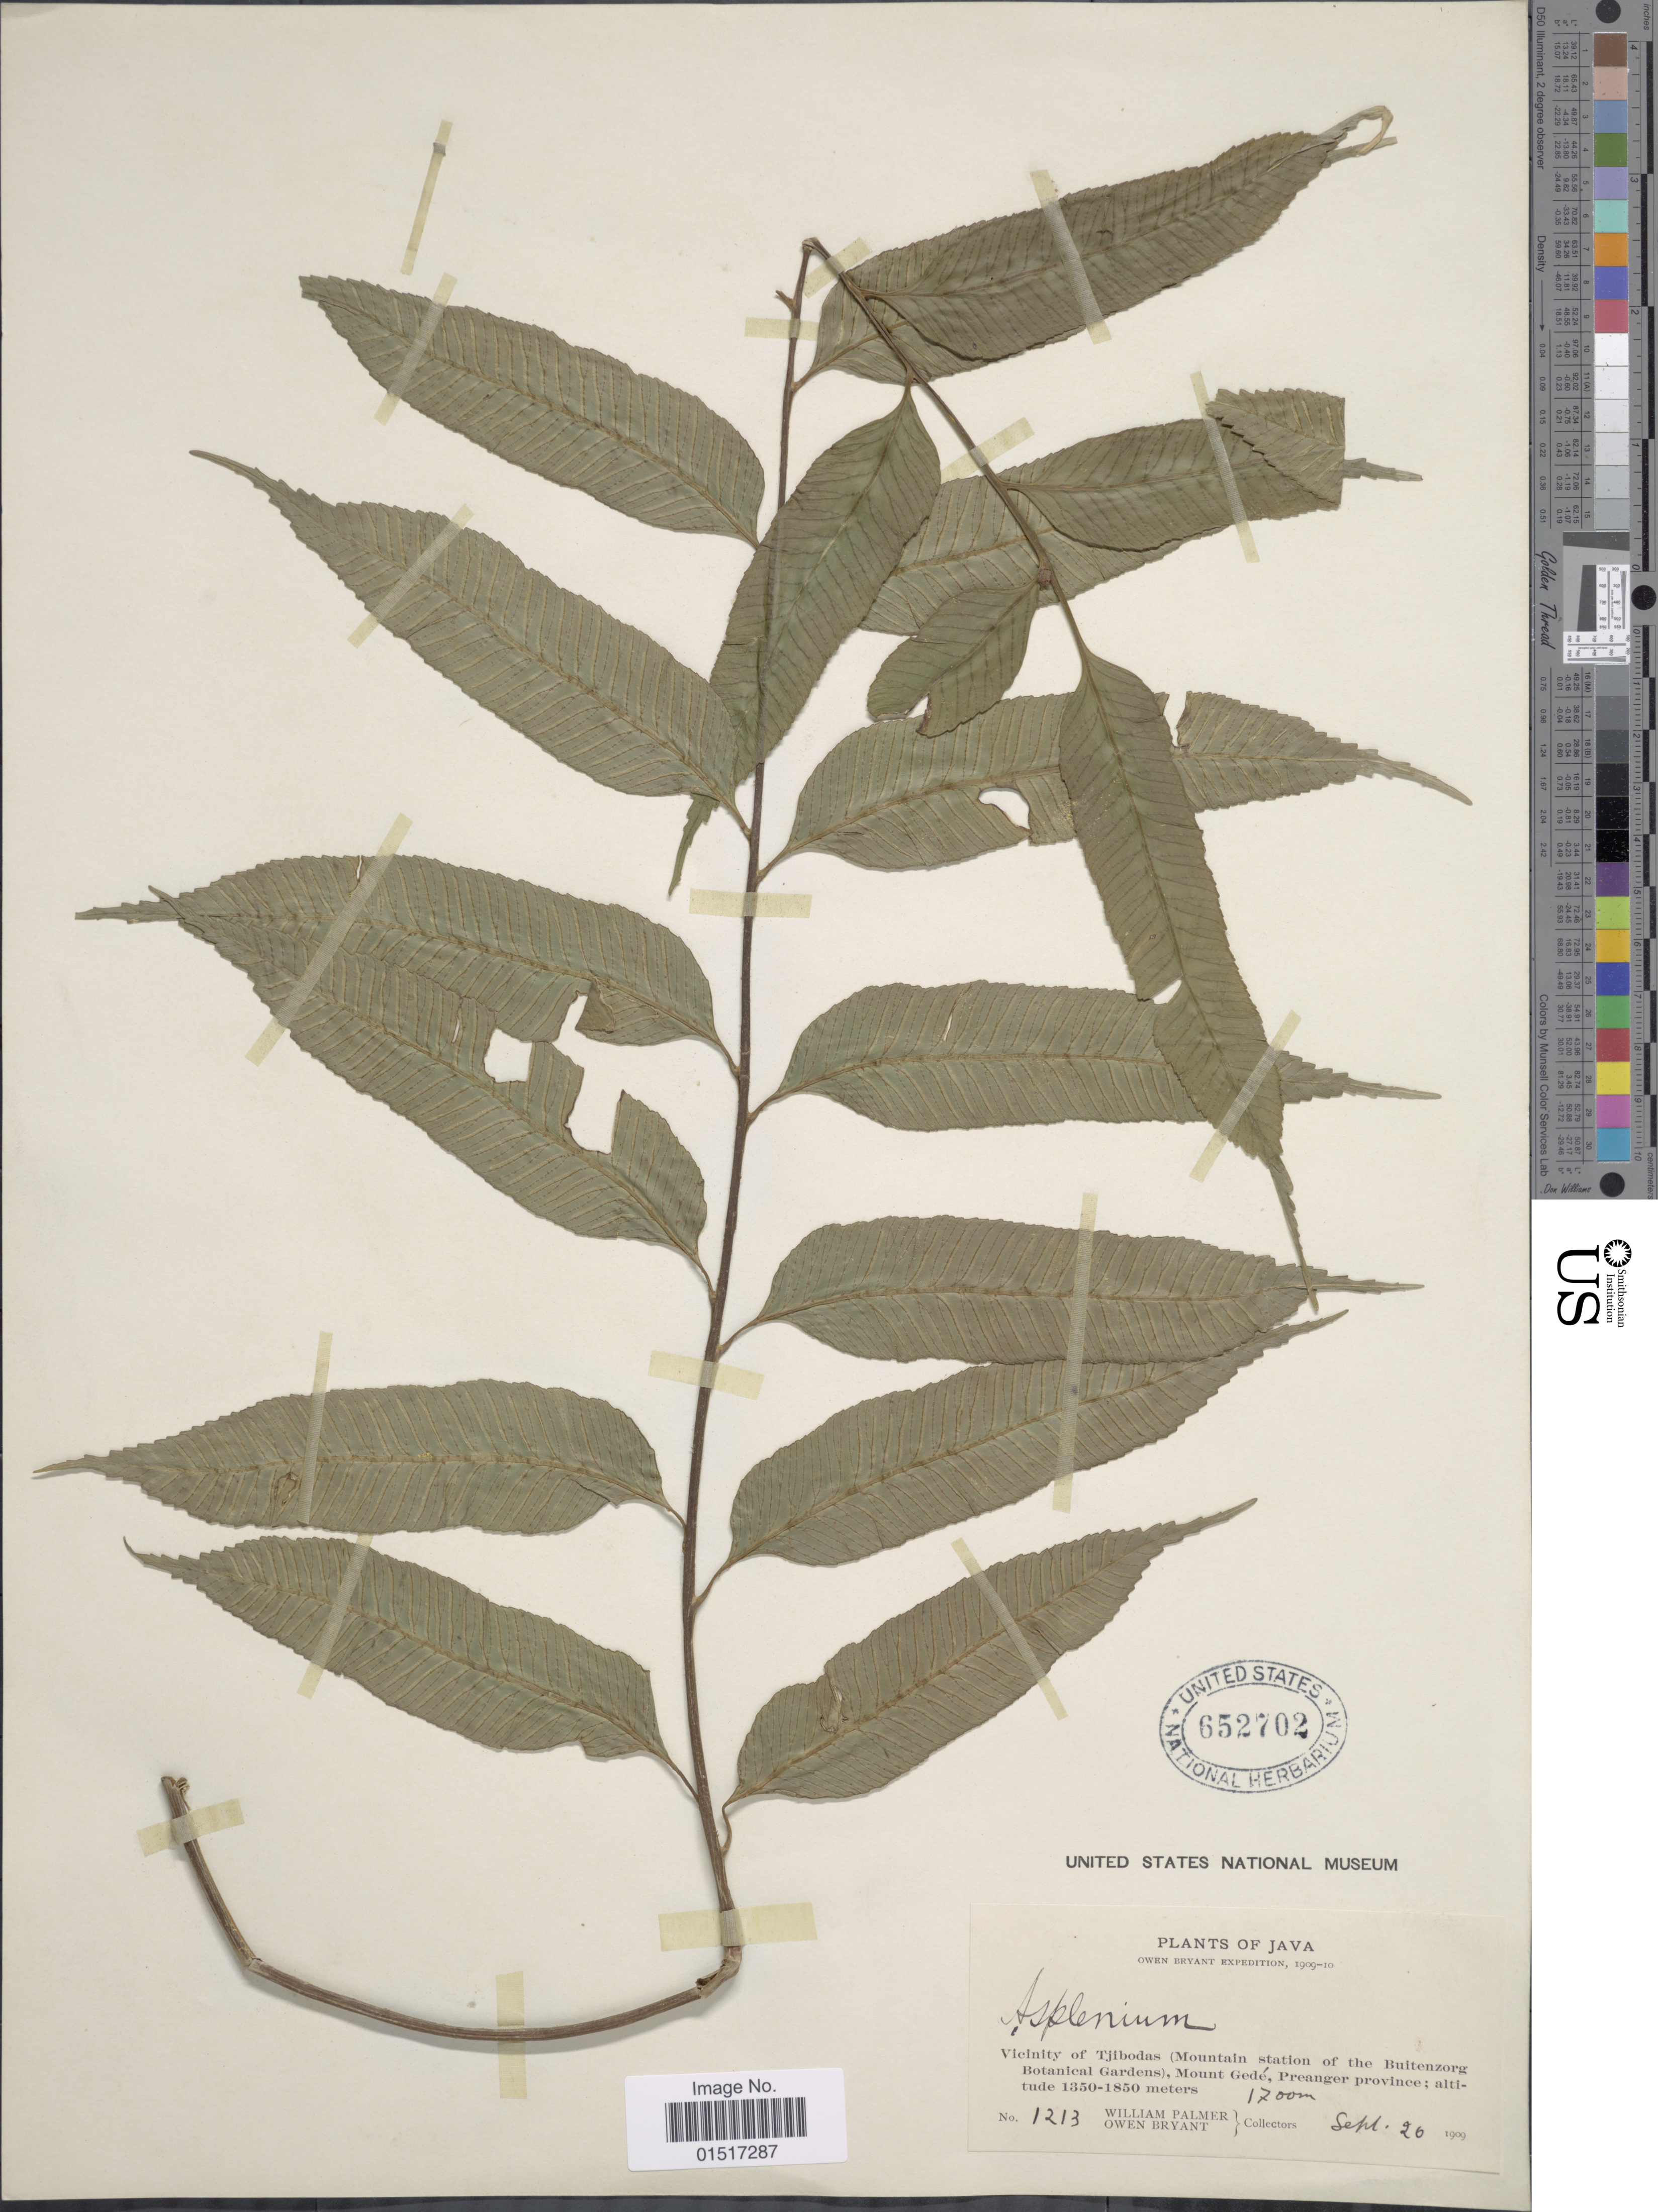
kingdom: Plantae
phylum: Tracheophyta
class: Polypodiopsida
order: Polypodiales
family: Aspleniaceae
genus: Asplenium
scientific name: Asplenium vulcanicum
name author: Blume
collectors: W. Palmer & O. Bryant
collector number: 1213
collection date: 1909-09-20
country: Indonesia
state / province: Java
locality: Vicinity of Tjibodas (Mountain of the Buitenzorg Botanical Gardens), Mount Gedé, Preanger province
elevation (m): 1700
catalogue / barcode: US 652702